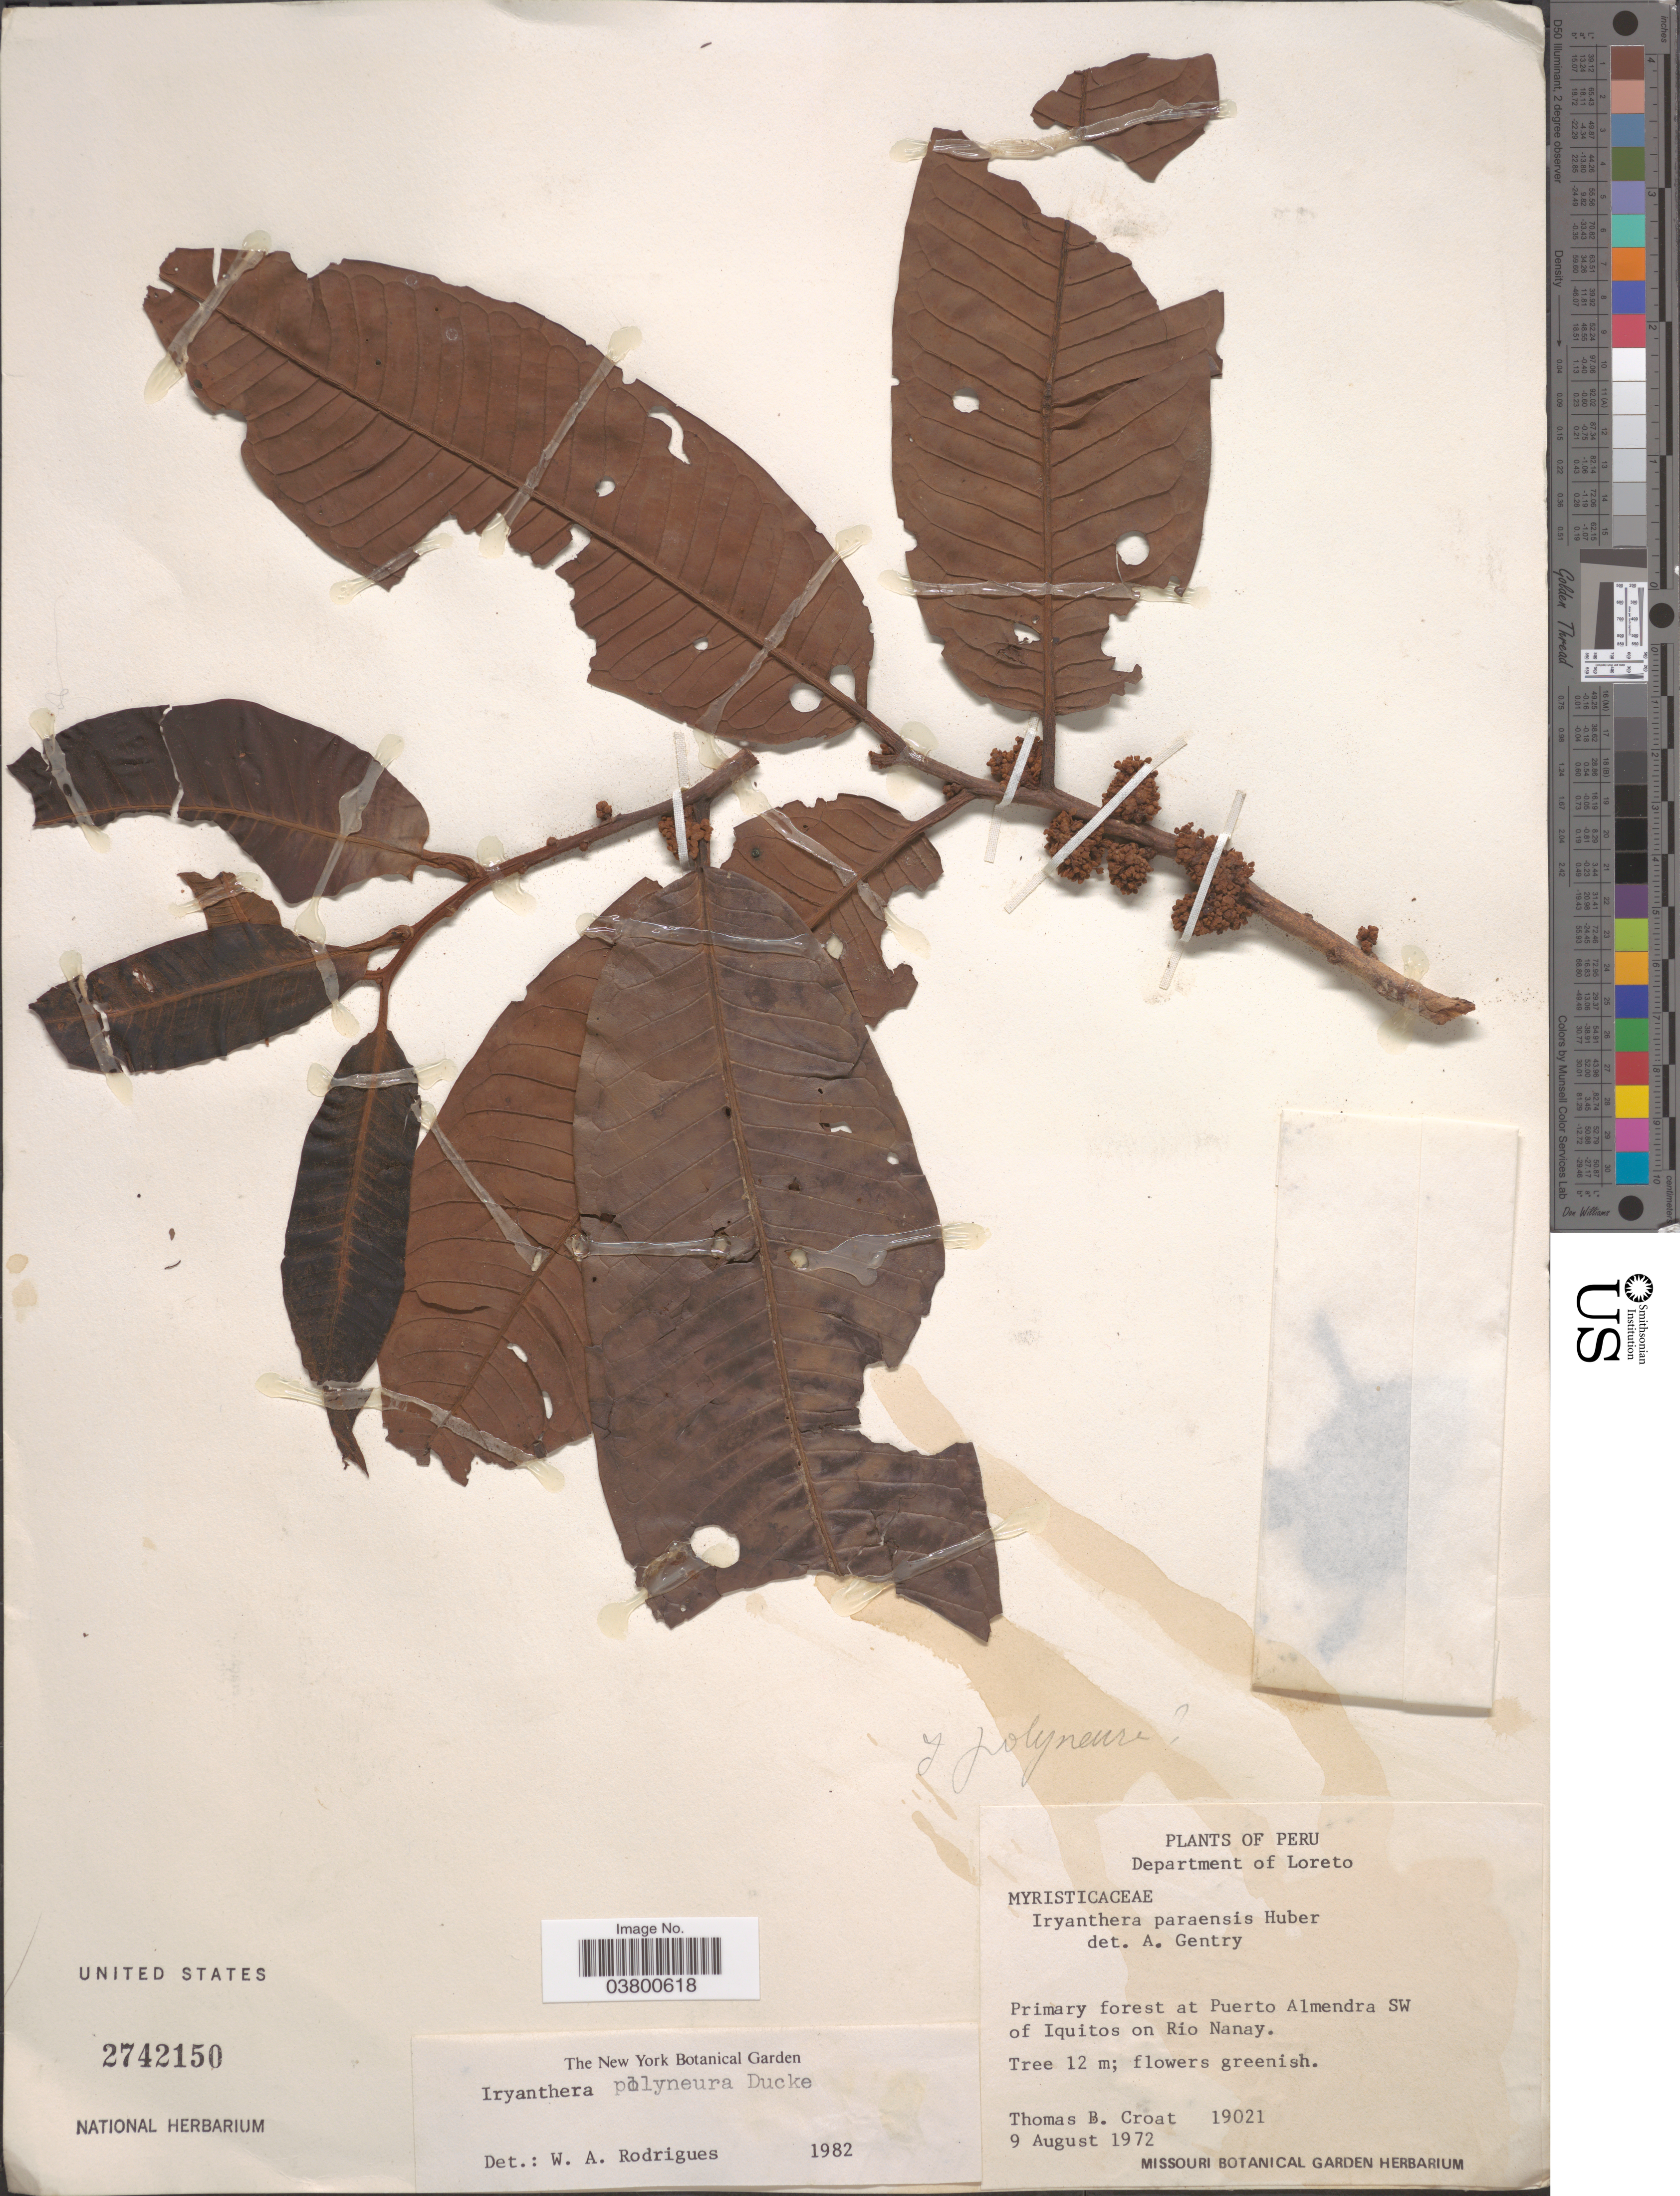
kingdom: Plantae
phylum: Tracheophyta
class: Magnoliopsida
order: Magnoliales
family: Myristicaceae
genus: Iryanthera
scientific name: Iryanthera polyneura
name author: Ducke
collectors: T. B. Croat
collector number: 19021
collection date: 1972-08-09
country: Peru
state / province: Loreto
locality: Department of Loreto. Primary forest at Puerto Almendra SW of Iquitos on Rio Nanay.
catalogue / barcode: US 2742150